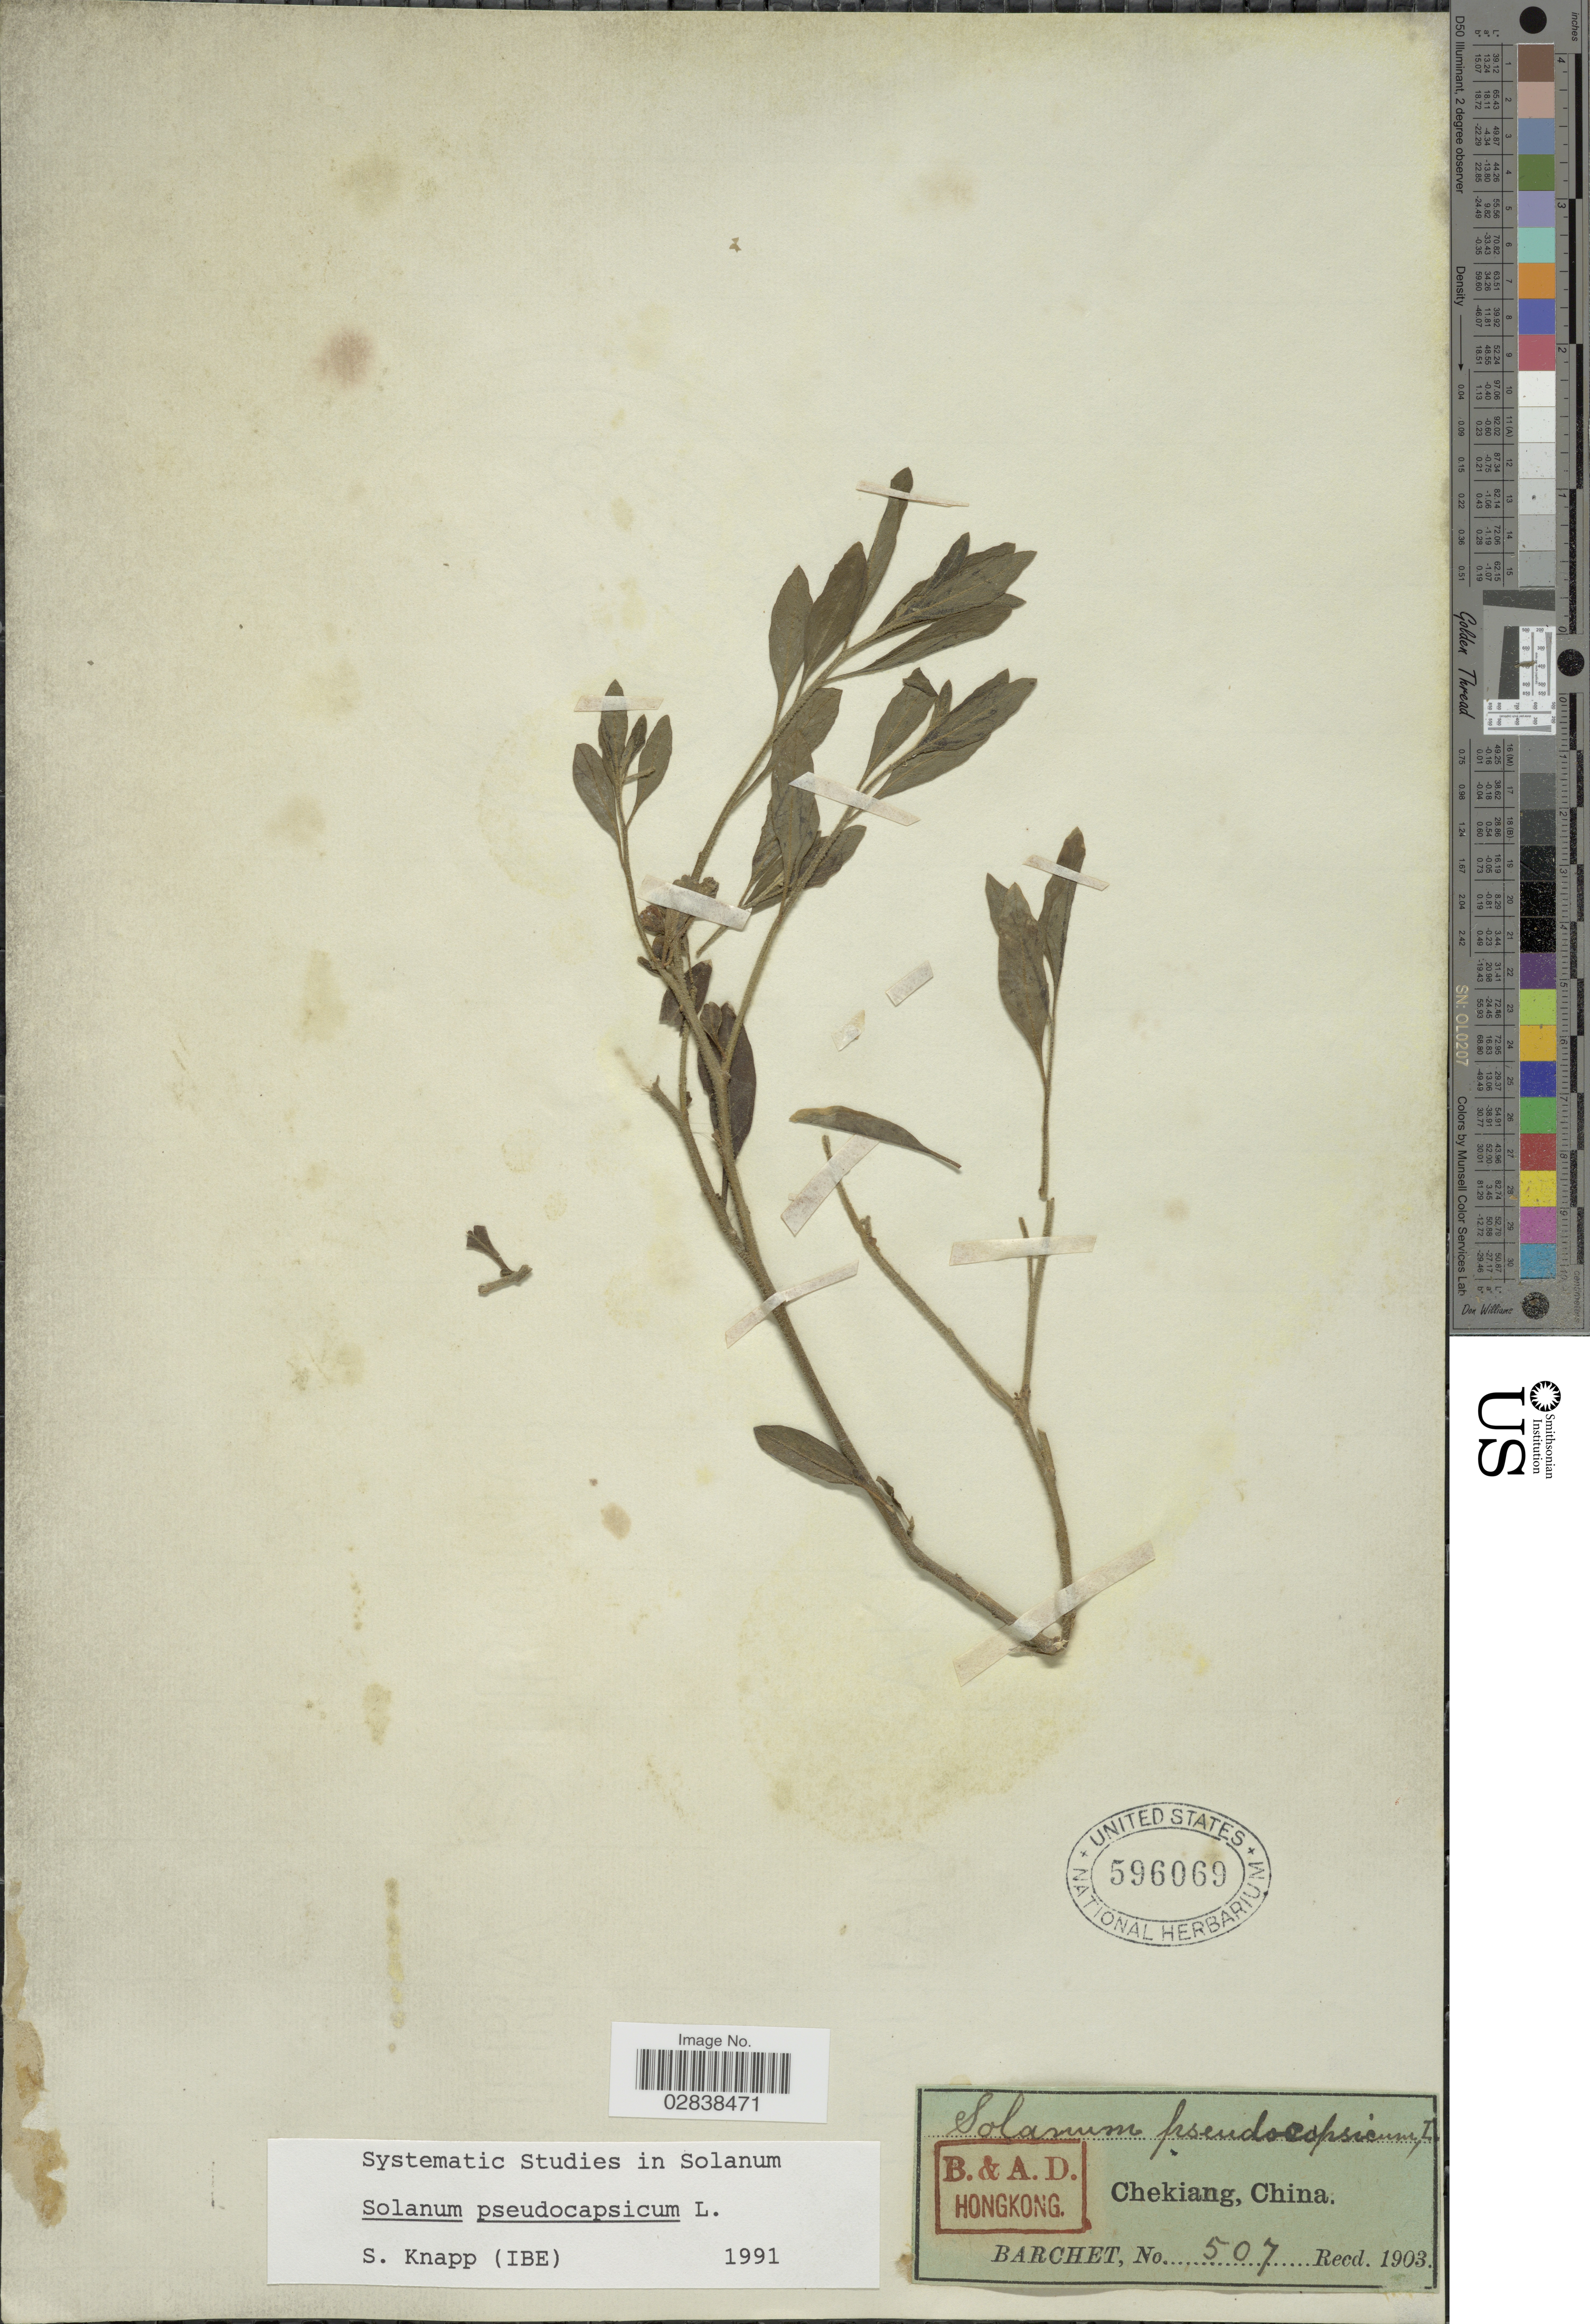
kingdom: Plantae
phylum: Tracheophyta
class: Magnoliopsida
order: Solanales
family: Solanaceae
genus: Solanum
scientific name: Solanum pseudocapsicum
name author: L.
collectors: Barchet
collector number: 507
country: China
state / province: Zhejiang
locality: Chekiang.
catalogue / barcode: US 596069